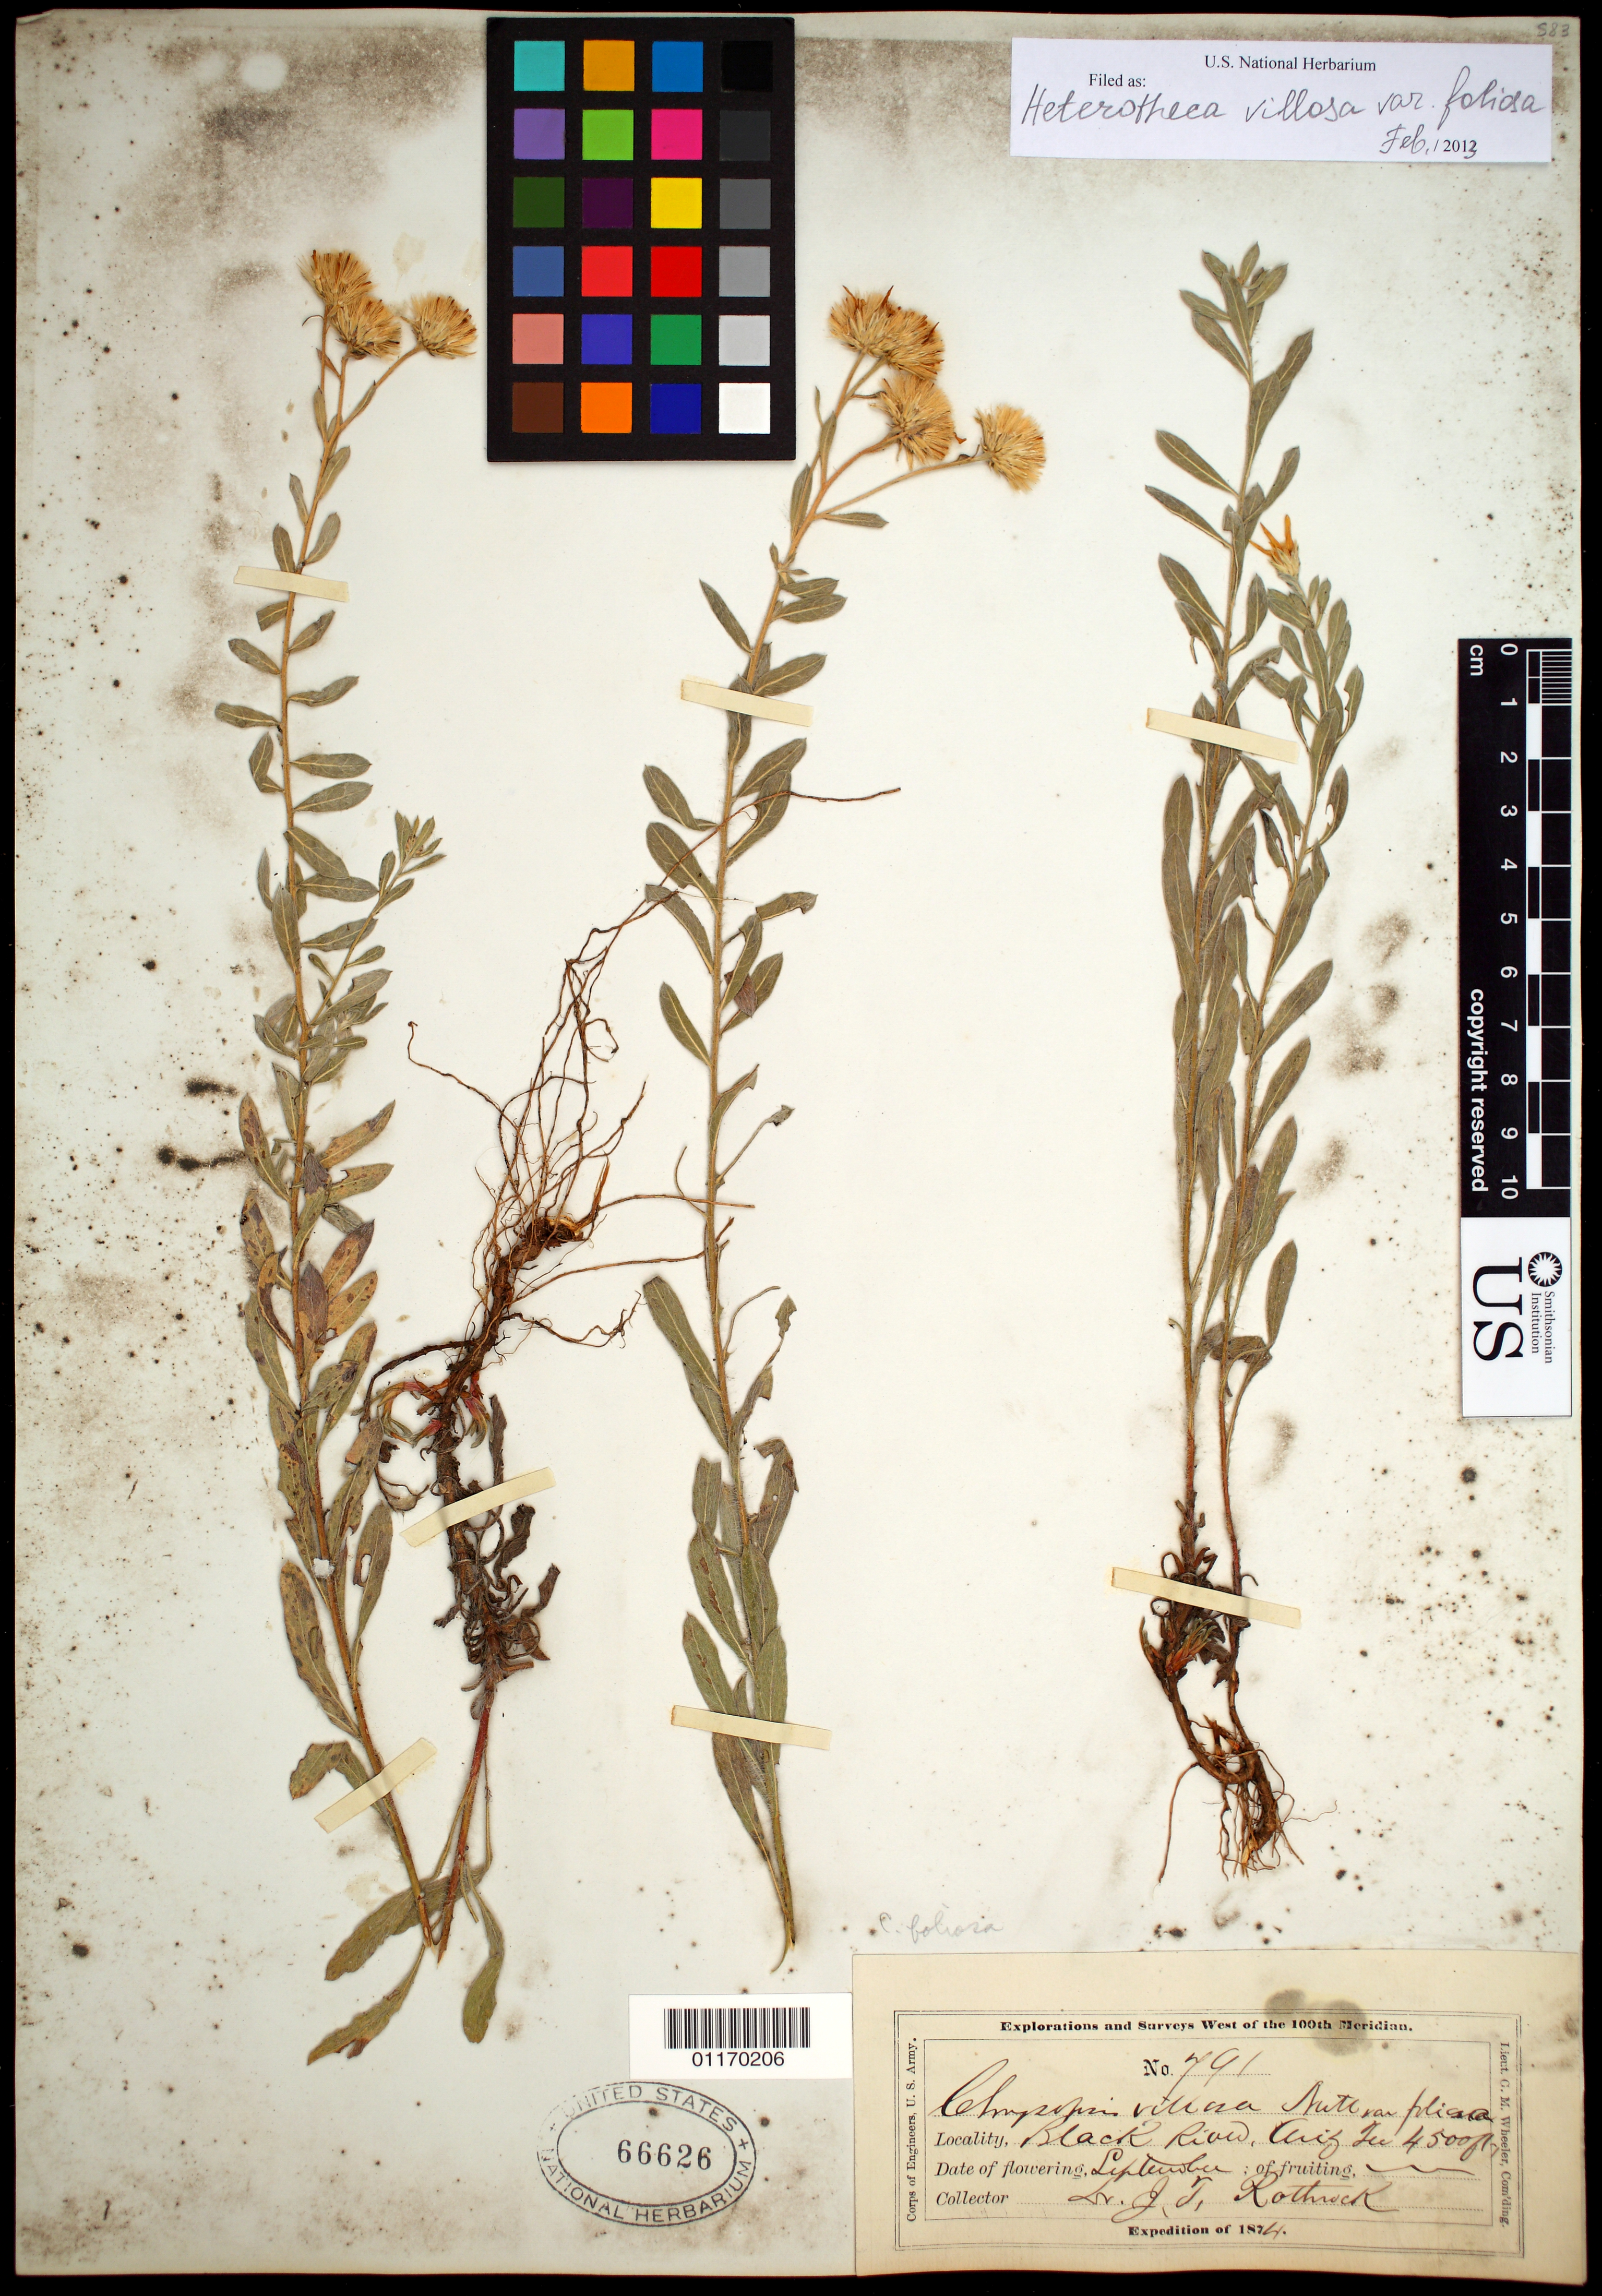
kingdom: Plantae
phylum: Tracheophyta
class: Magnoliopsida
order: Asterales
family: Asteraceae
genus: Heterotheca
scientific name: Heterotheca villosa var. foliosa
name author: (Nutt.) V.L. Harms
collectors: J. T. Rothrock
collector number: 791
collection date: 1874-09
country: United States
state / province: Arizona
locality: Black River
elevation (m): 1372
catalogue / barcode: US 66626